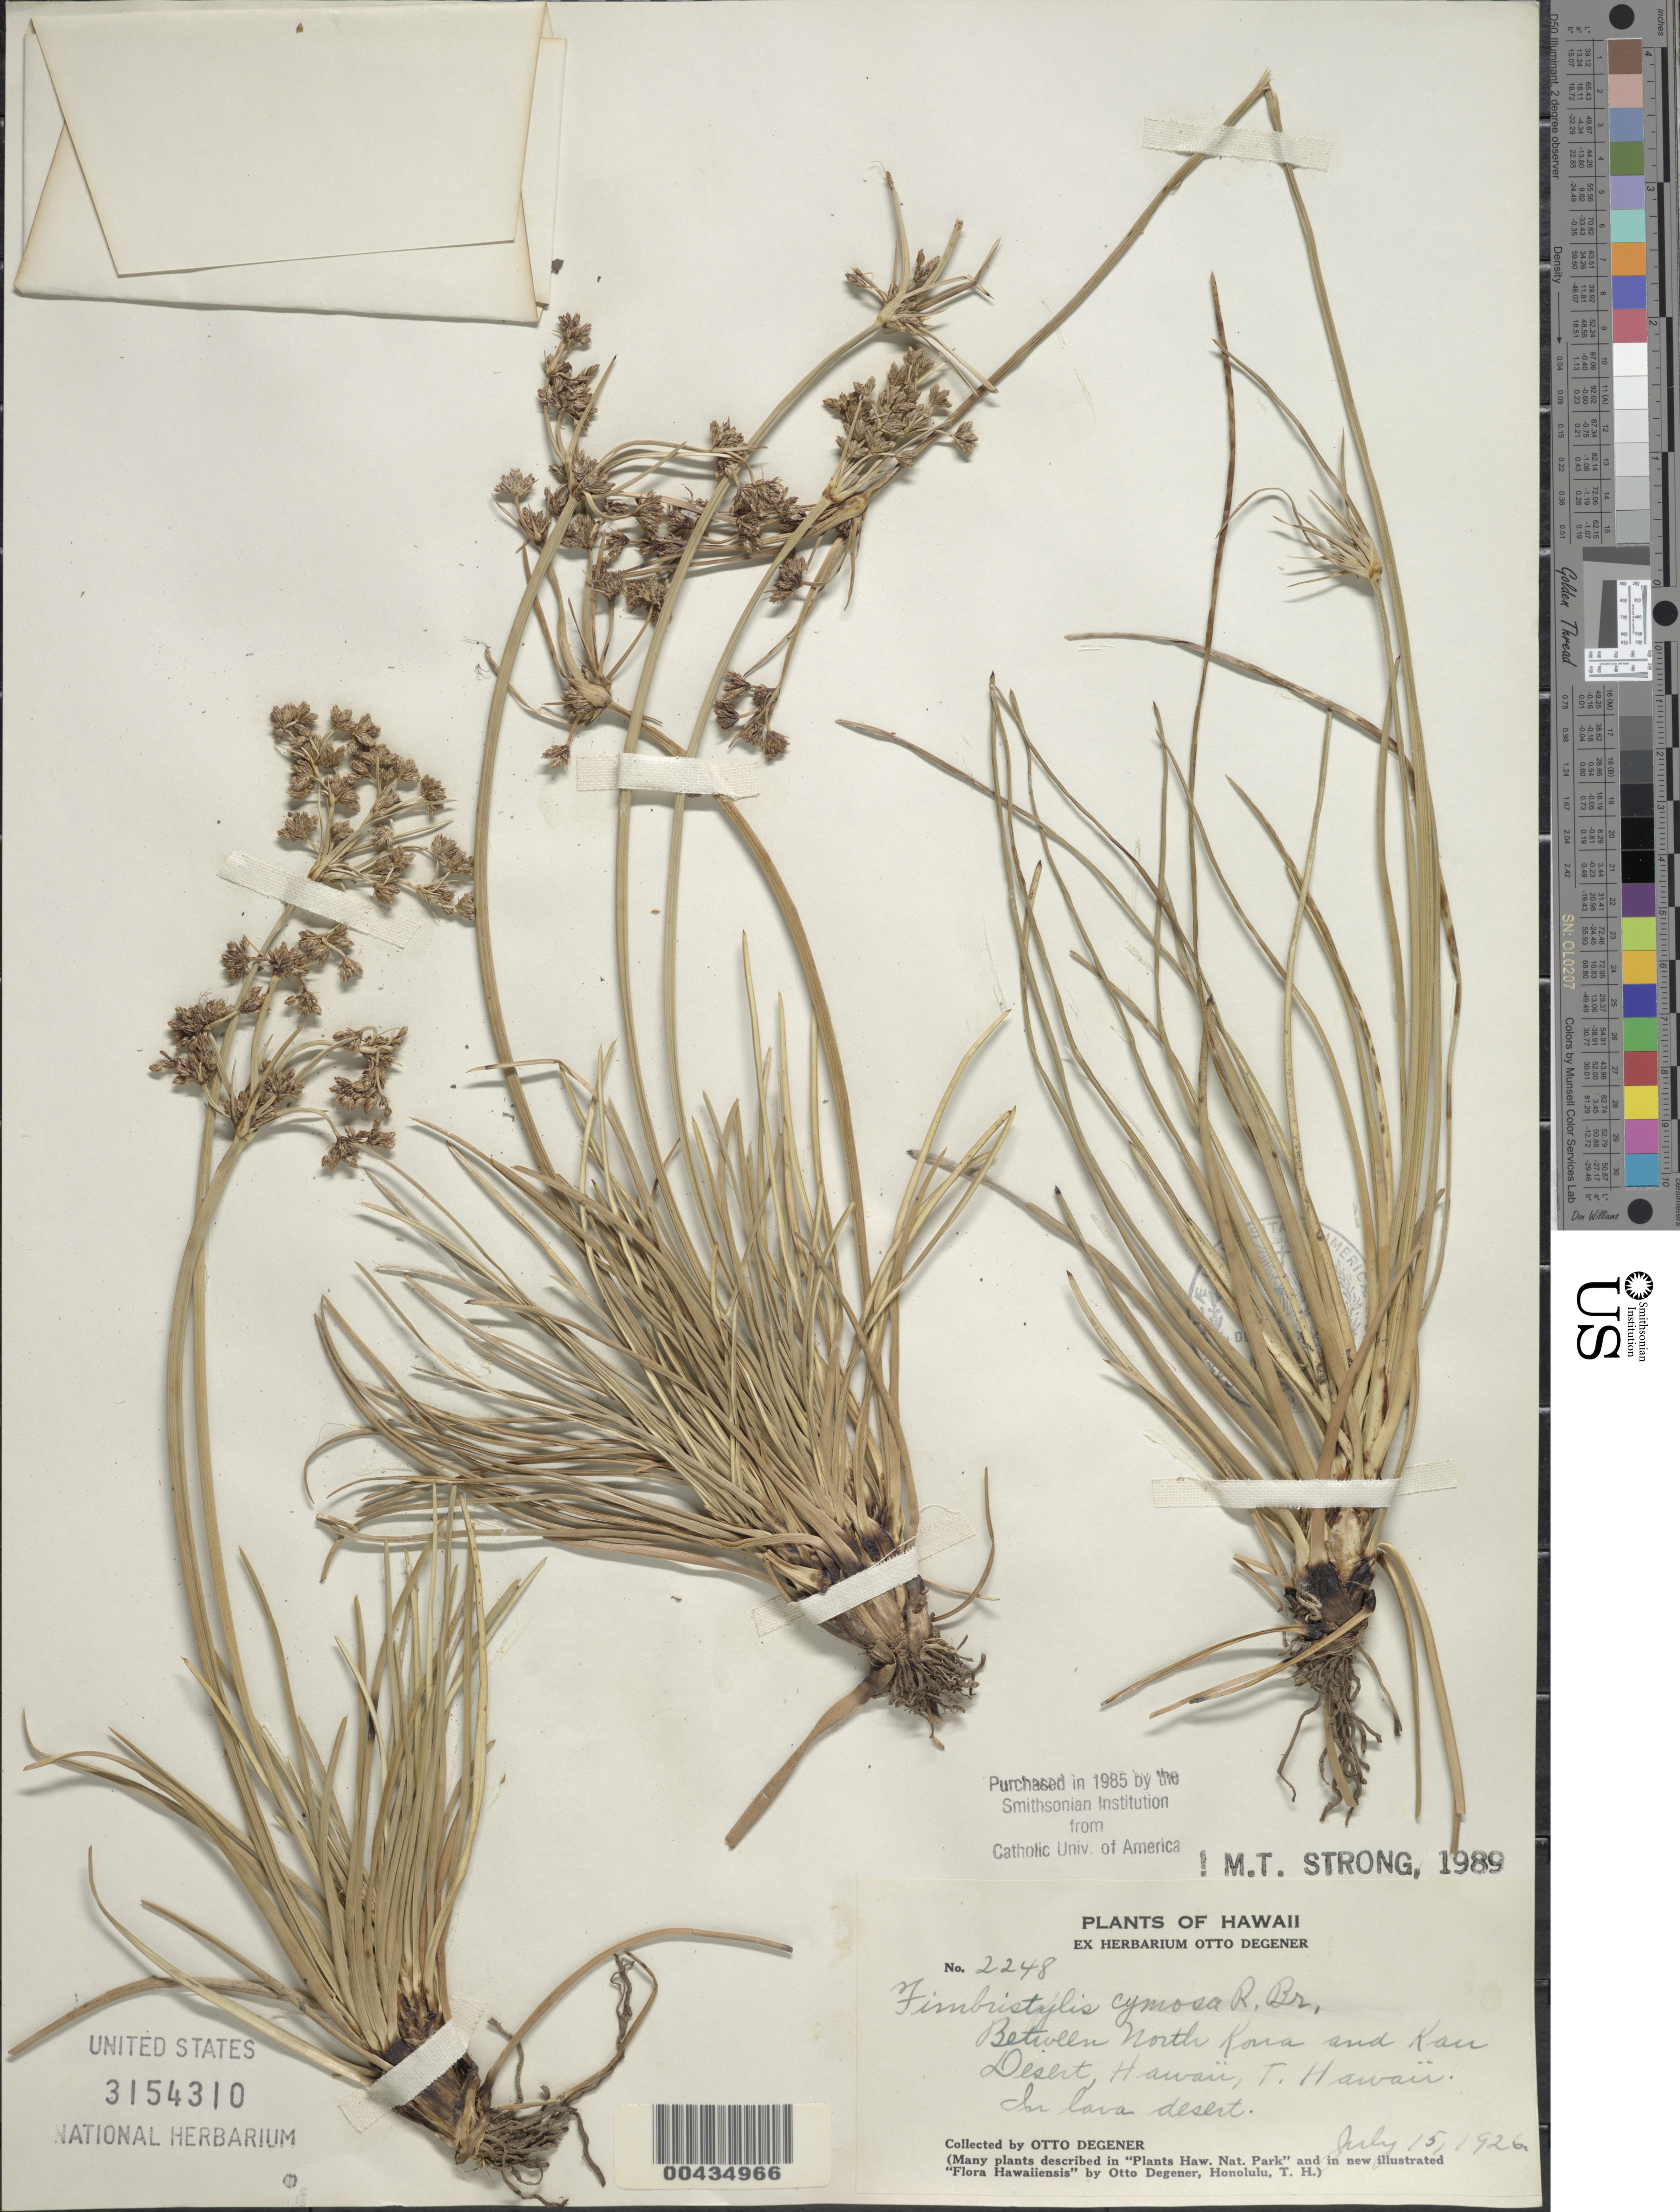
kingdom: Plantae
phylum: Tracheophyta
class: Liliopsida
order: Poales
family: Cyperaceae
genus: Fimbristylis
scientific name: Fimbristylis cymosa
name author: R. Br.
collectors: O. Degener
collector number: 2248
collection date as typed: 15 Jul 1926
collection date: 1926-07-15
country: United States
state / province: Hawaii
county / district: Hawaii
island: Hawaii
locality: Between North Kona and Kau Desert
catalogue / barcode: US 3154310